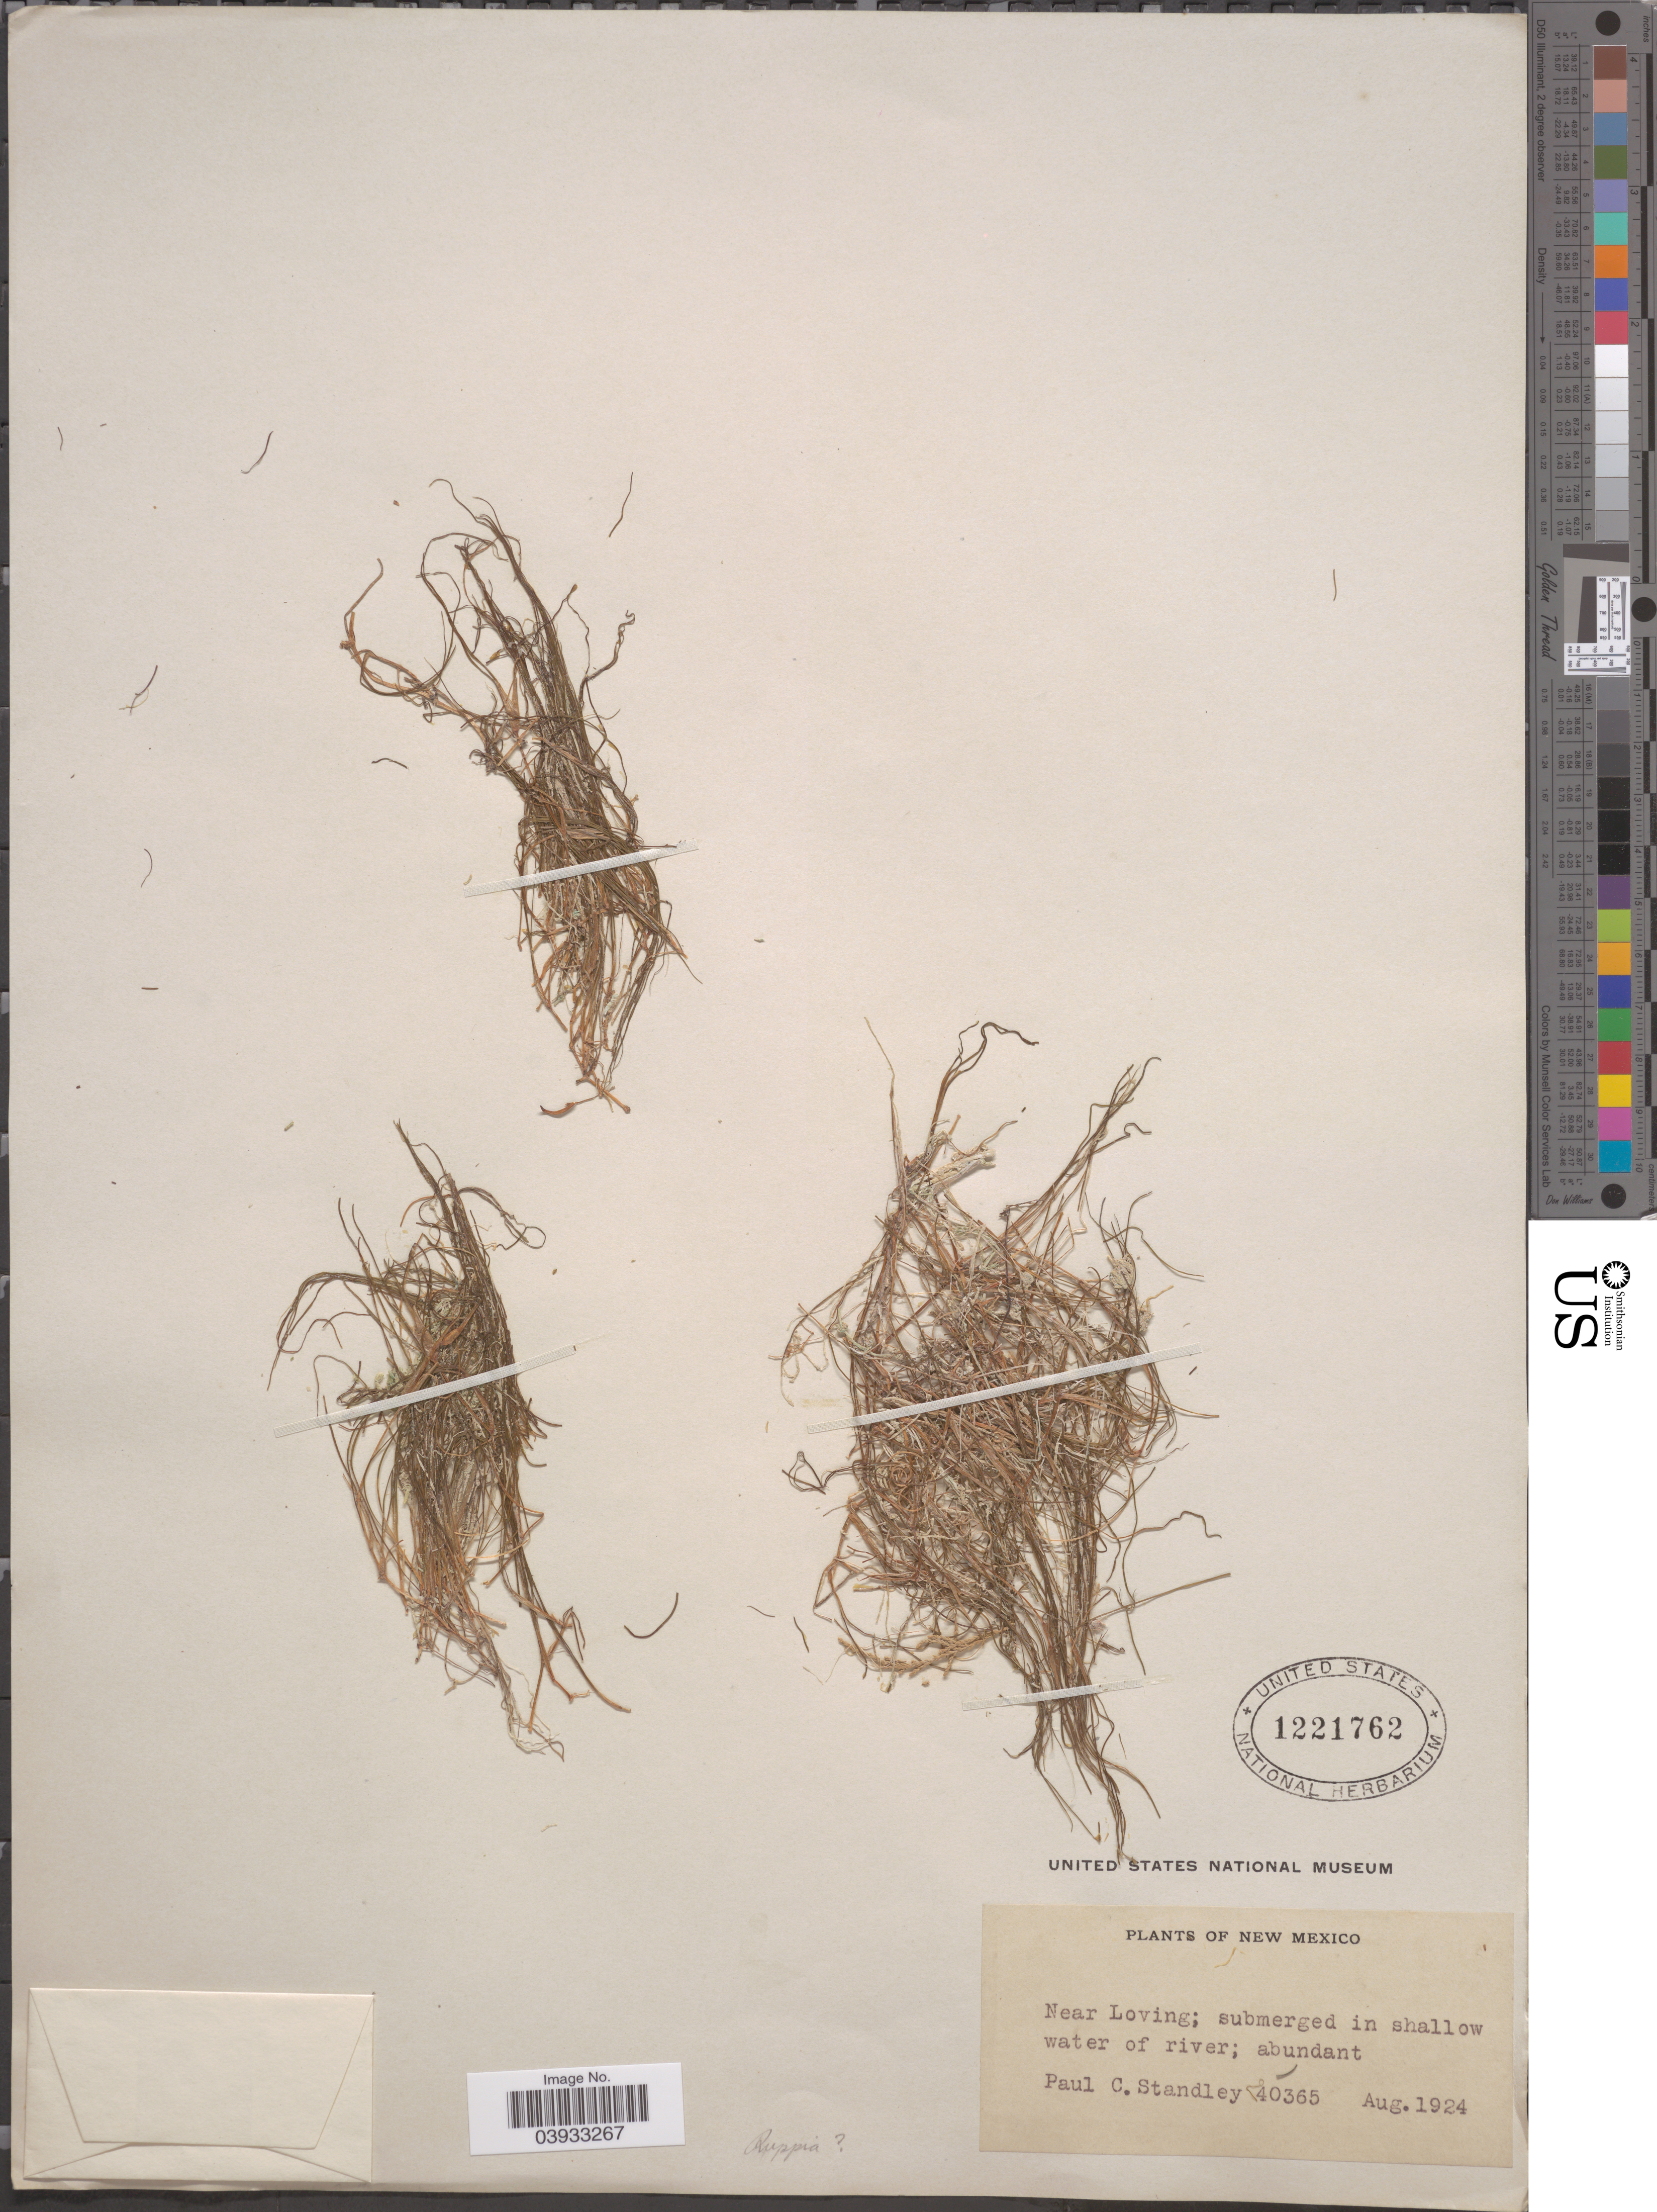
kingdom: Plantae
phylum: Tracheophyta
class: Liliopsida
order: Alismatales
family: Ruppiaceae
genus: Ruppia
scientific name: Ruppia sp.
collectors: P. C. Standley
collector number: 40365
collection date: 1924-08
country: United States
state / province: New Mexico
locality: Near Loving.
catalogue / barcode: US 1221762